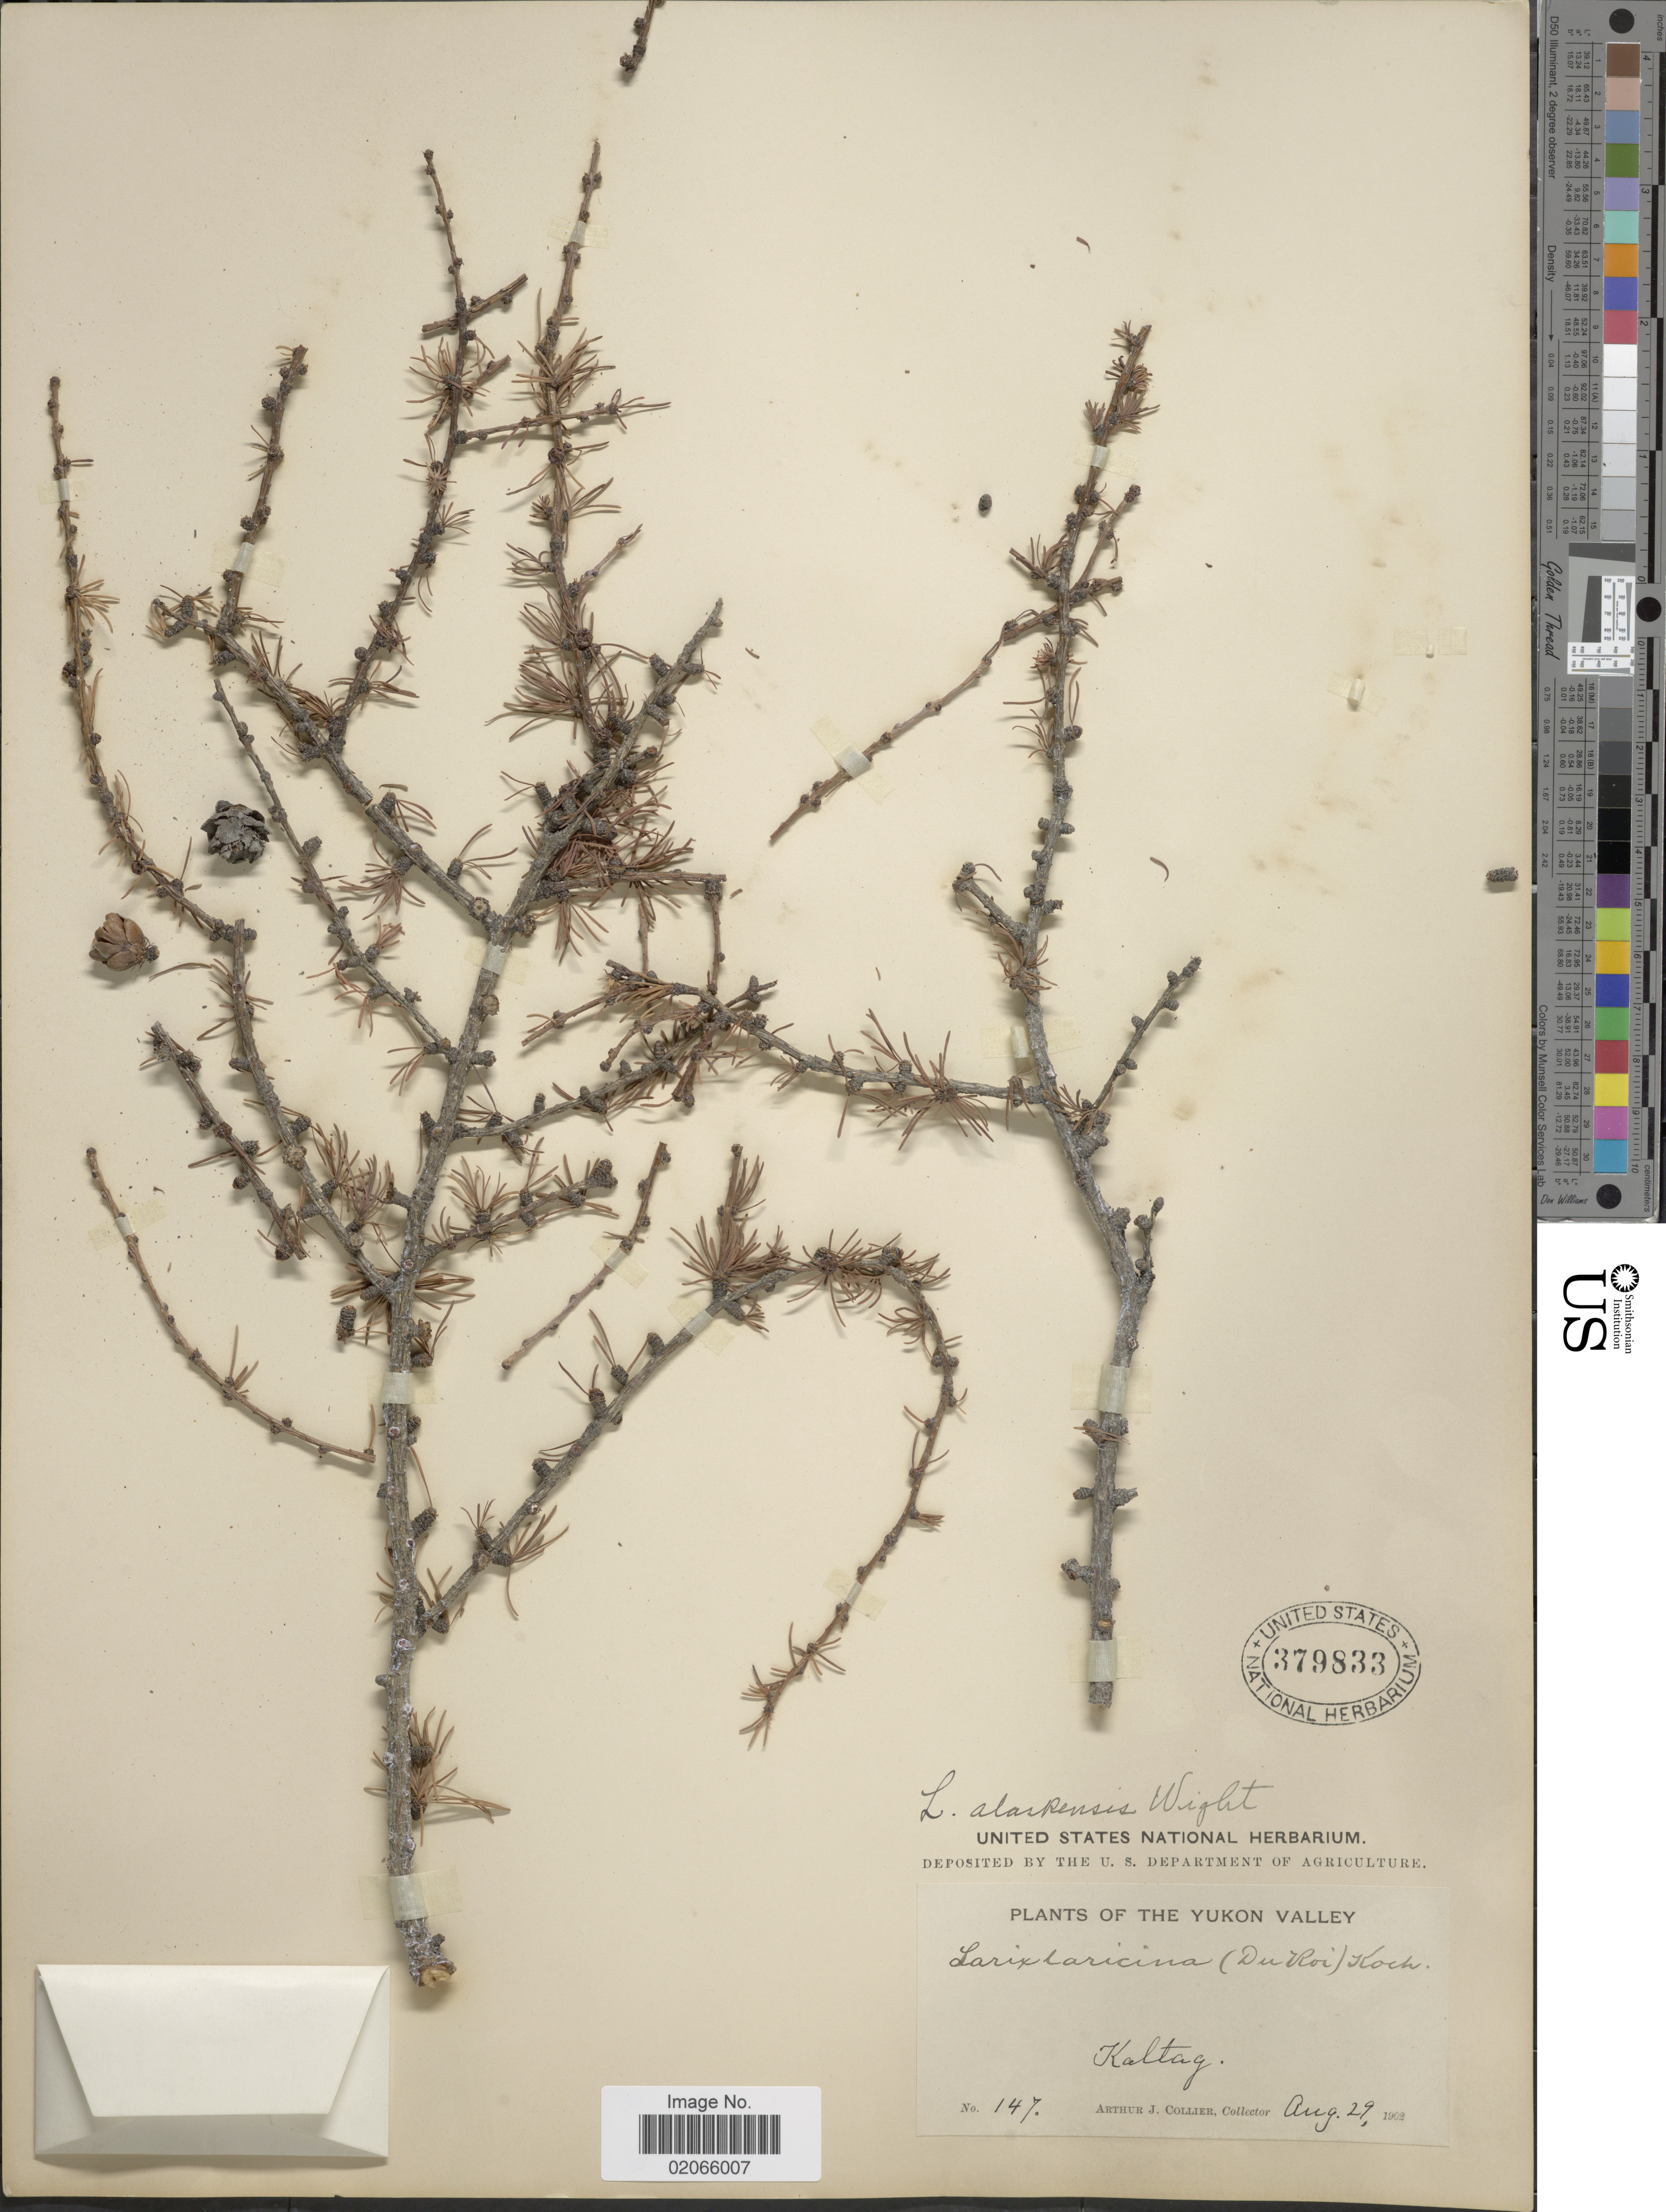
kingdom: Plantae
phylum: Tracheophyta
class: Pinopsida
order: Pinales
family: Pinaceae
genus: Larix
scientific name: Larix alaskensis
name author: W. Wight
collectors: A. Collier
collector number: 147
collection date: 1902-08-29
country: Canada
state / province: Yukon Territory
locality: Yukon Valley. Kaltag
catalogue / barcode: US 379833